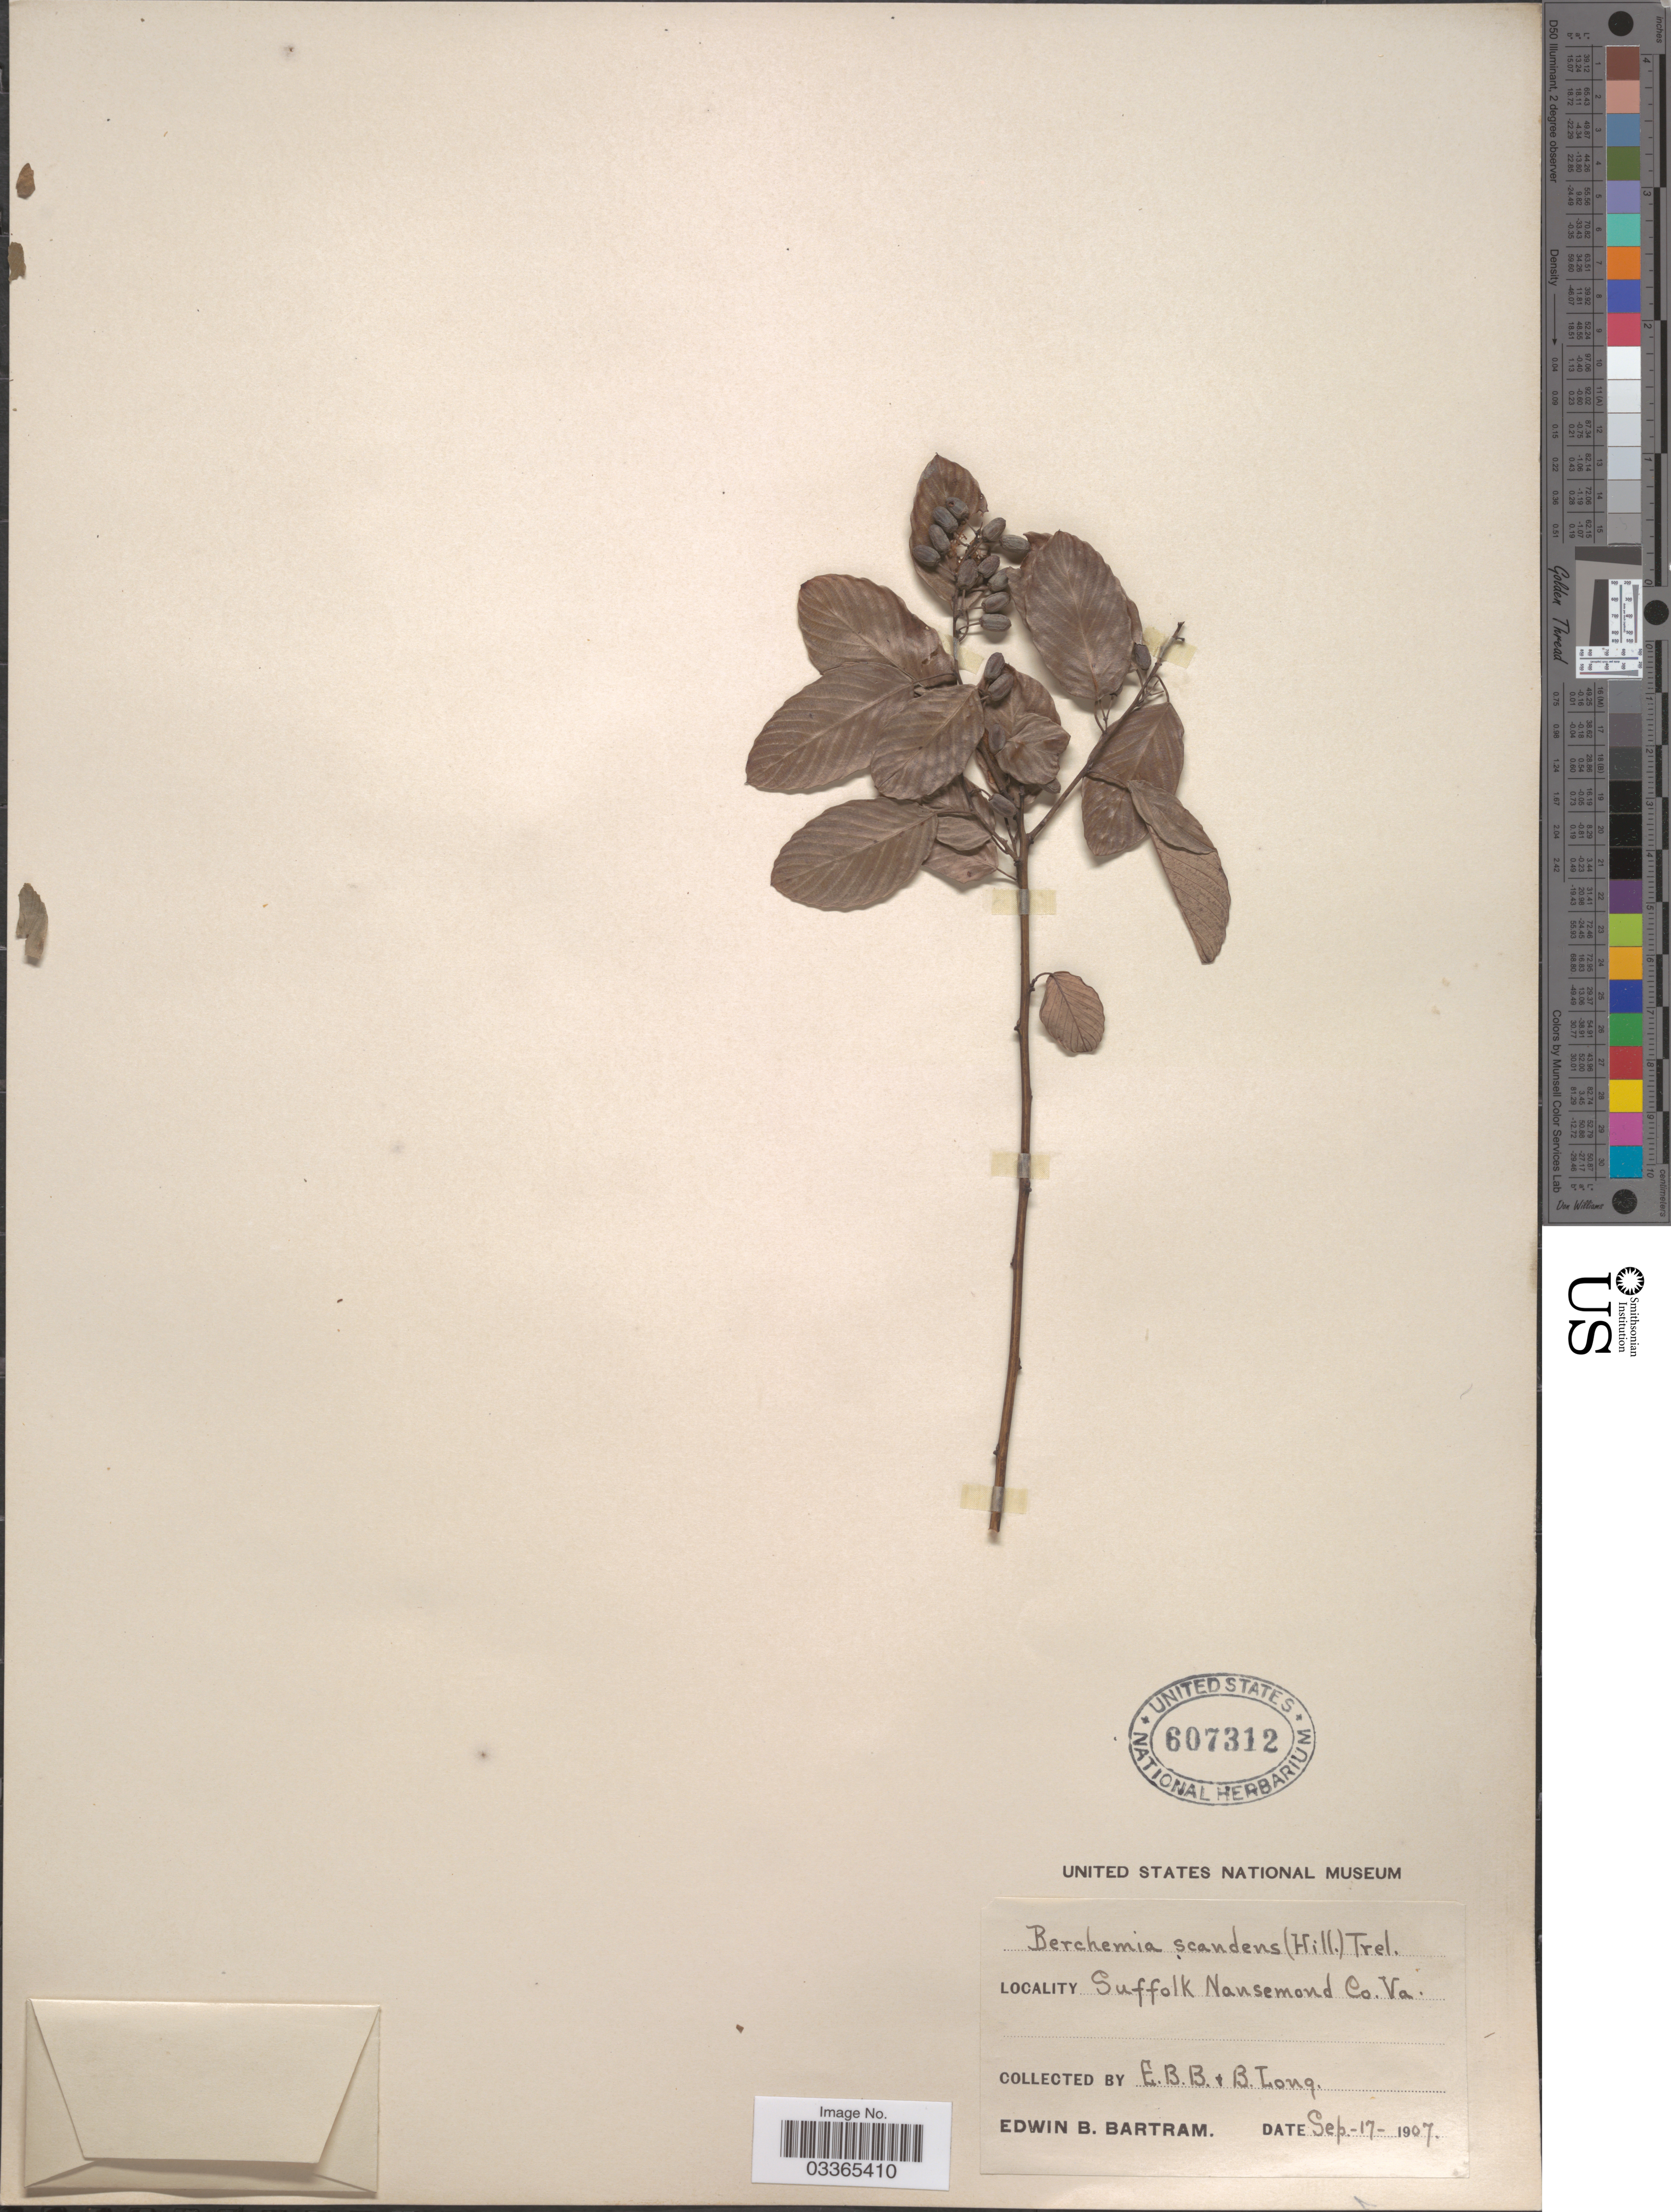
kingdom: Plantae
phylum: Tracheophyta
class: Magnoliopsida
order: Rosales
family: Rhamnaceae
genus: Berchemia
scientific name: Berchemia scandens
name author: (Hill) K. Koch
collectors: E. B. Bartram & B. Long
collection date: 1907-09-17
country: United States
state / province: Virginia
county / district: City of Suffolk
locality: Suffolk Nansemond (=historic county name) Co.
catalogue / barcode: US 607312